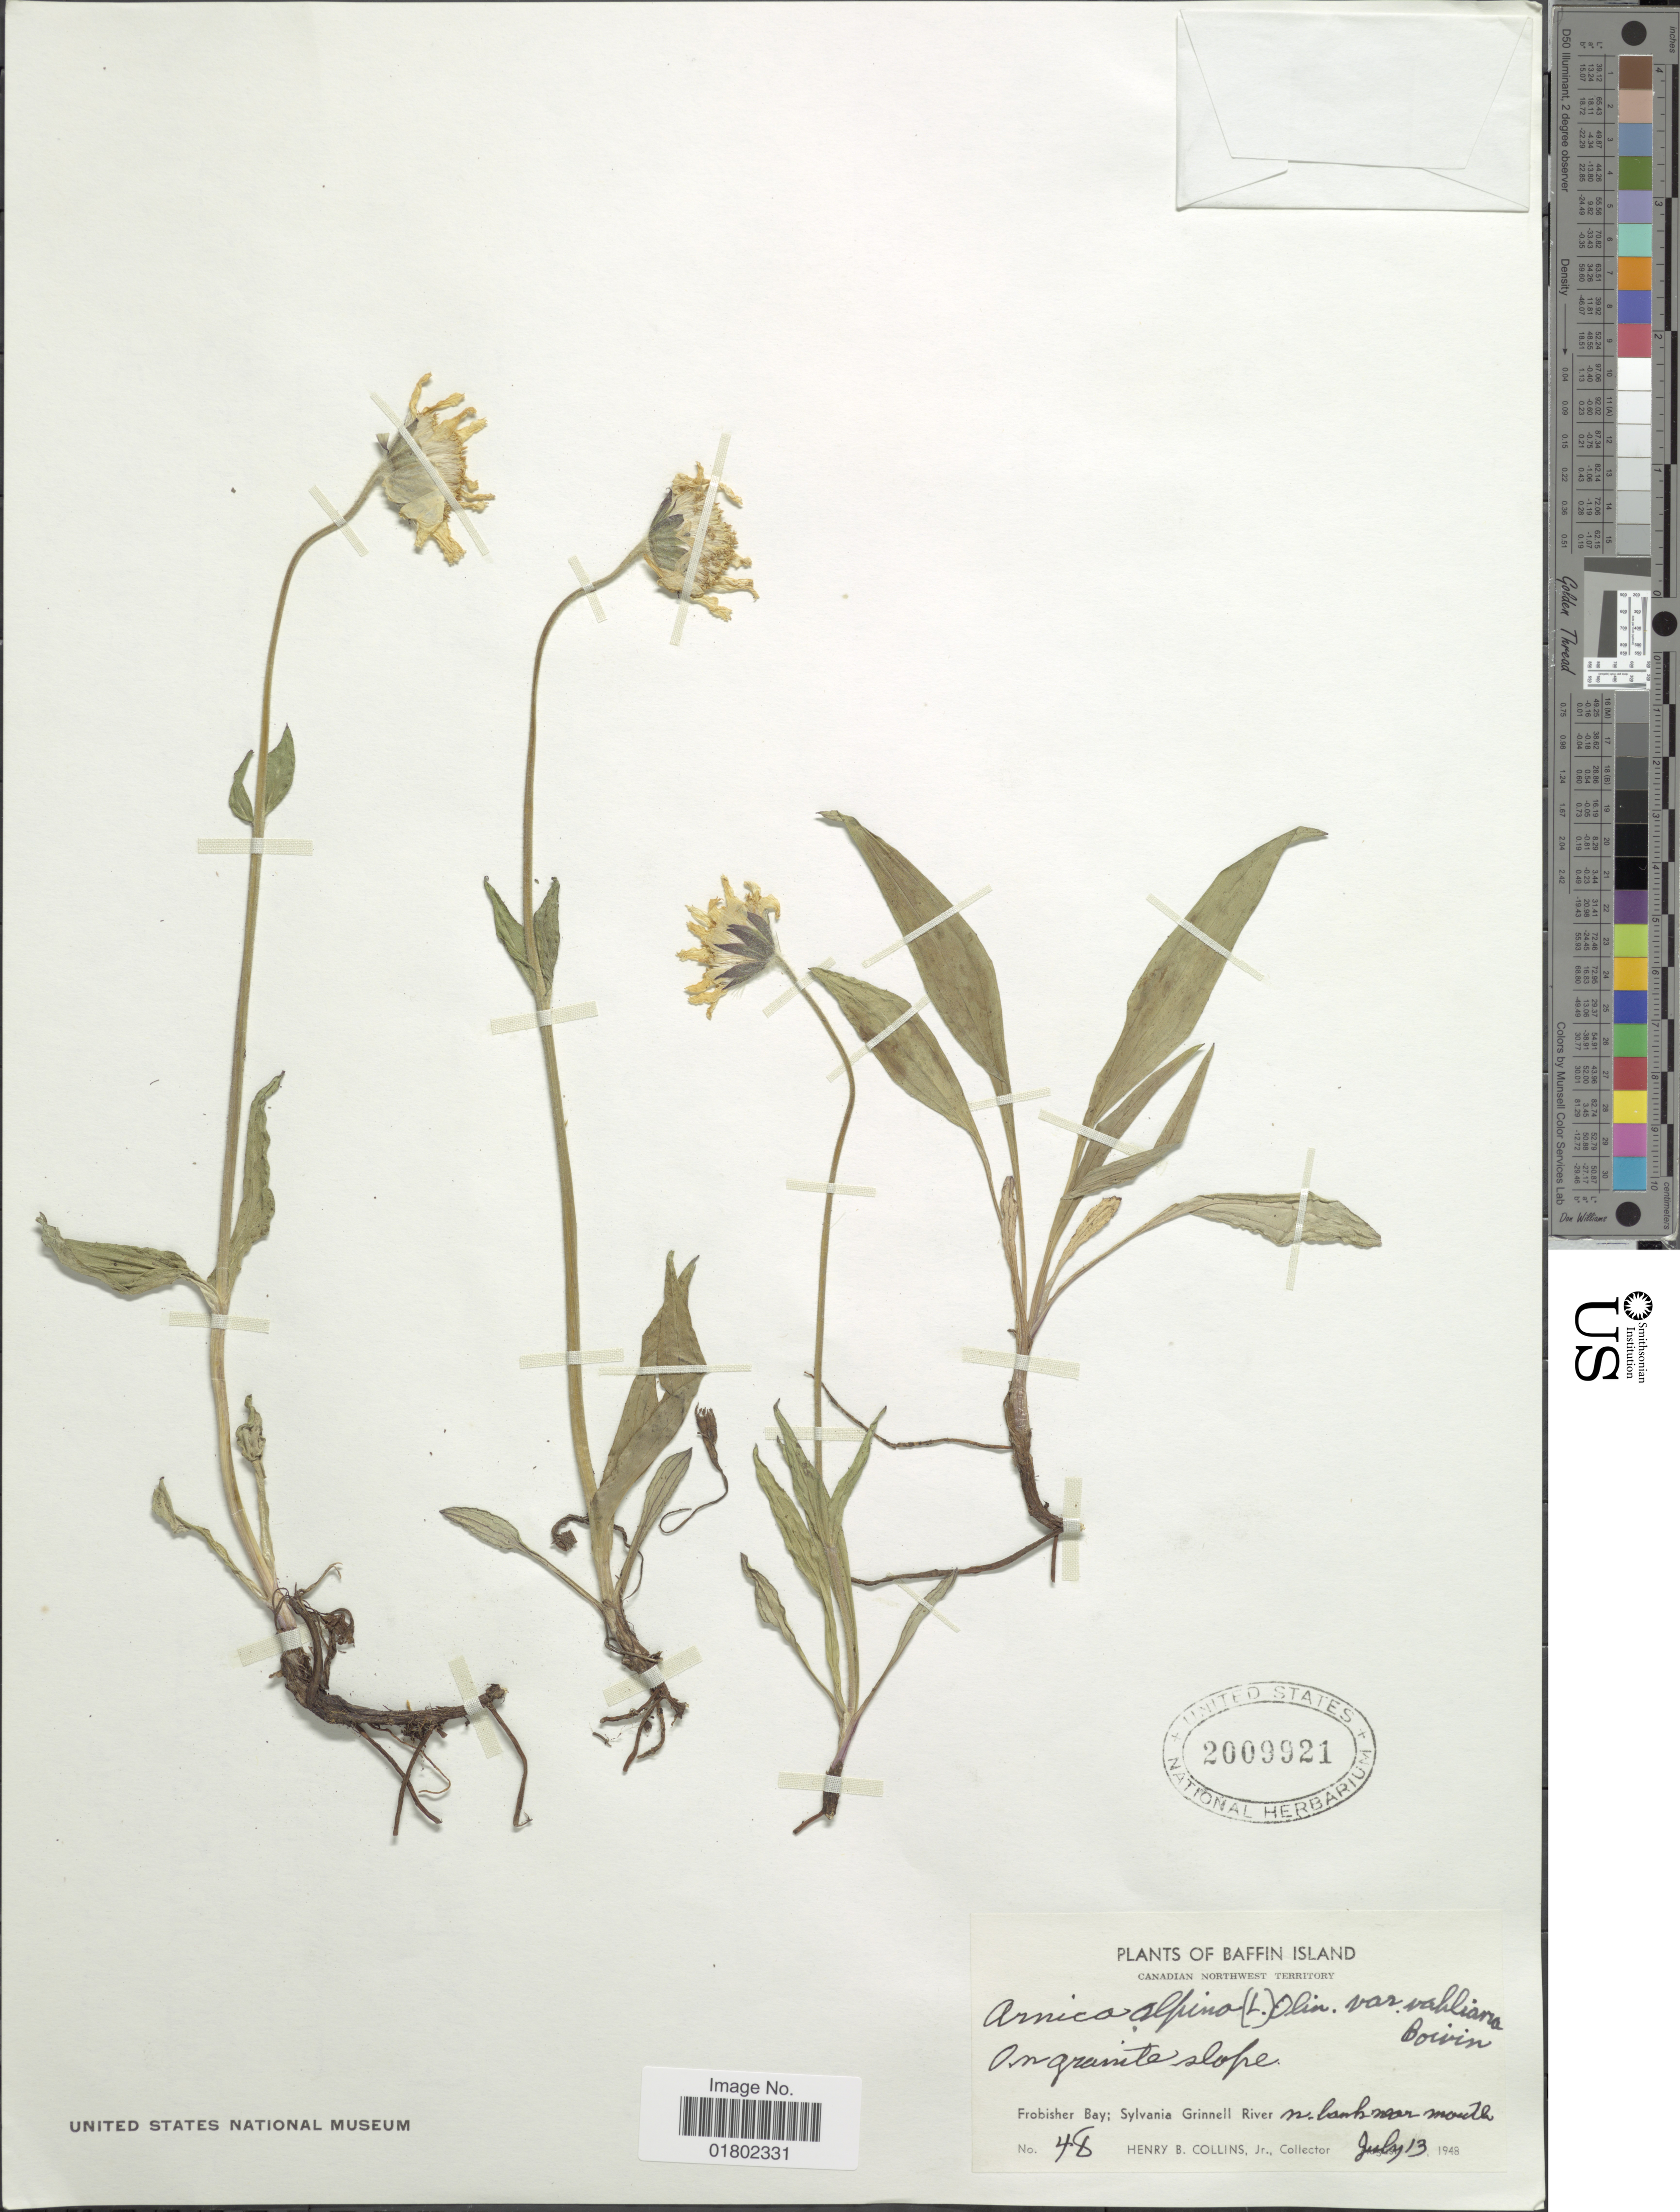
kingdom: Plantae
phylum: Tracheophyta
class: Magnoliopsida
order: Asterales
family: Asteraceae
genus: Arnica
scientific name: Arnica alpina var. vahliana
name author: B. Boivin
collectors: H. Collins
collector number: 48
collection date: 1948-07-13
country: Canada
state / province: Northwest Territories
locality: Baffin Island, Canadian Northwest Territory, Frobisher Bay, Sylvania Grinnell River, n. bank near mouth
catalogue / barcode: US 2009921